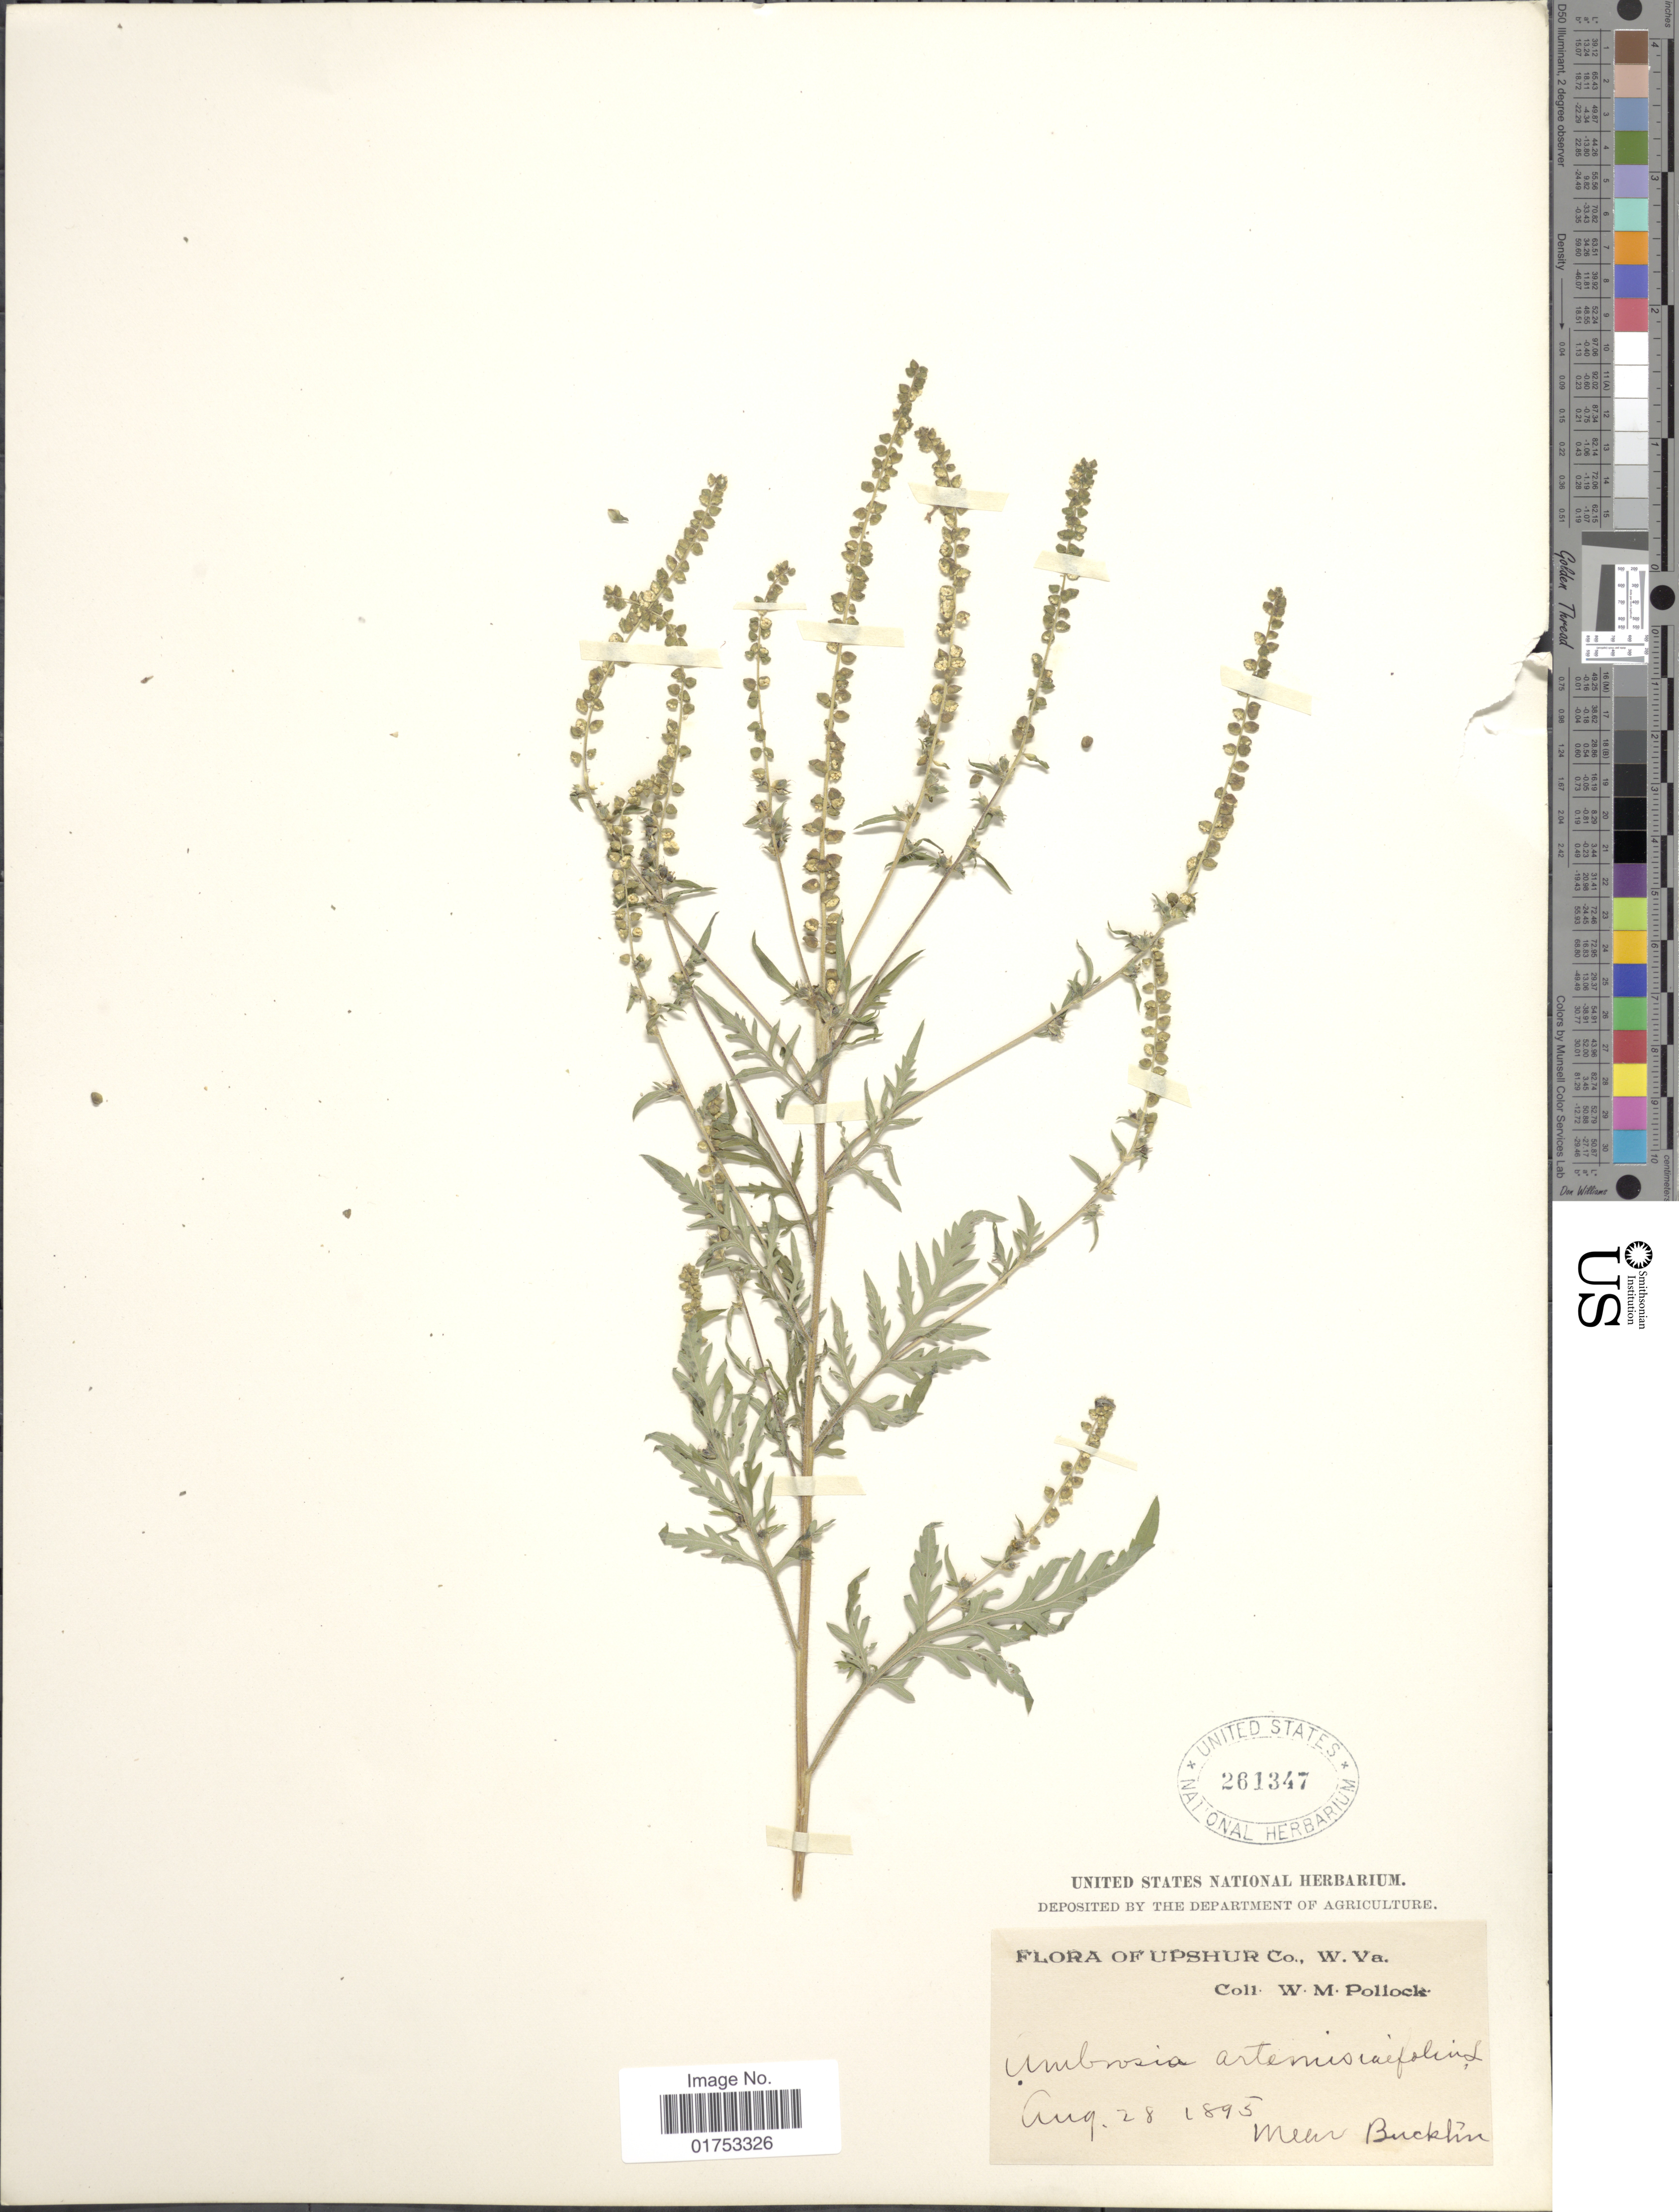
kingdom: Plantae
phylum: Tracheophyta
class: Magnoliopsida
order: Asterales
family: Asteraceae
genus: Ambrosia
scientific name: Ambrosia artemisiifolia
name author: L.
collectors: W. M. Pollock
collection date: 1895-08-28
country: United States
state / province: West Virginia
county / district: Upshur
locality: W. Va.near Bucklin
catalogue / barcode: US 261347